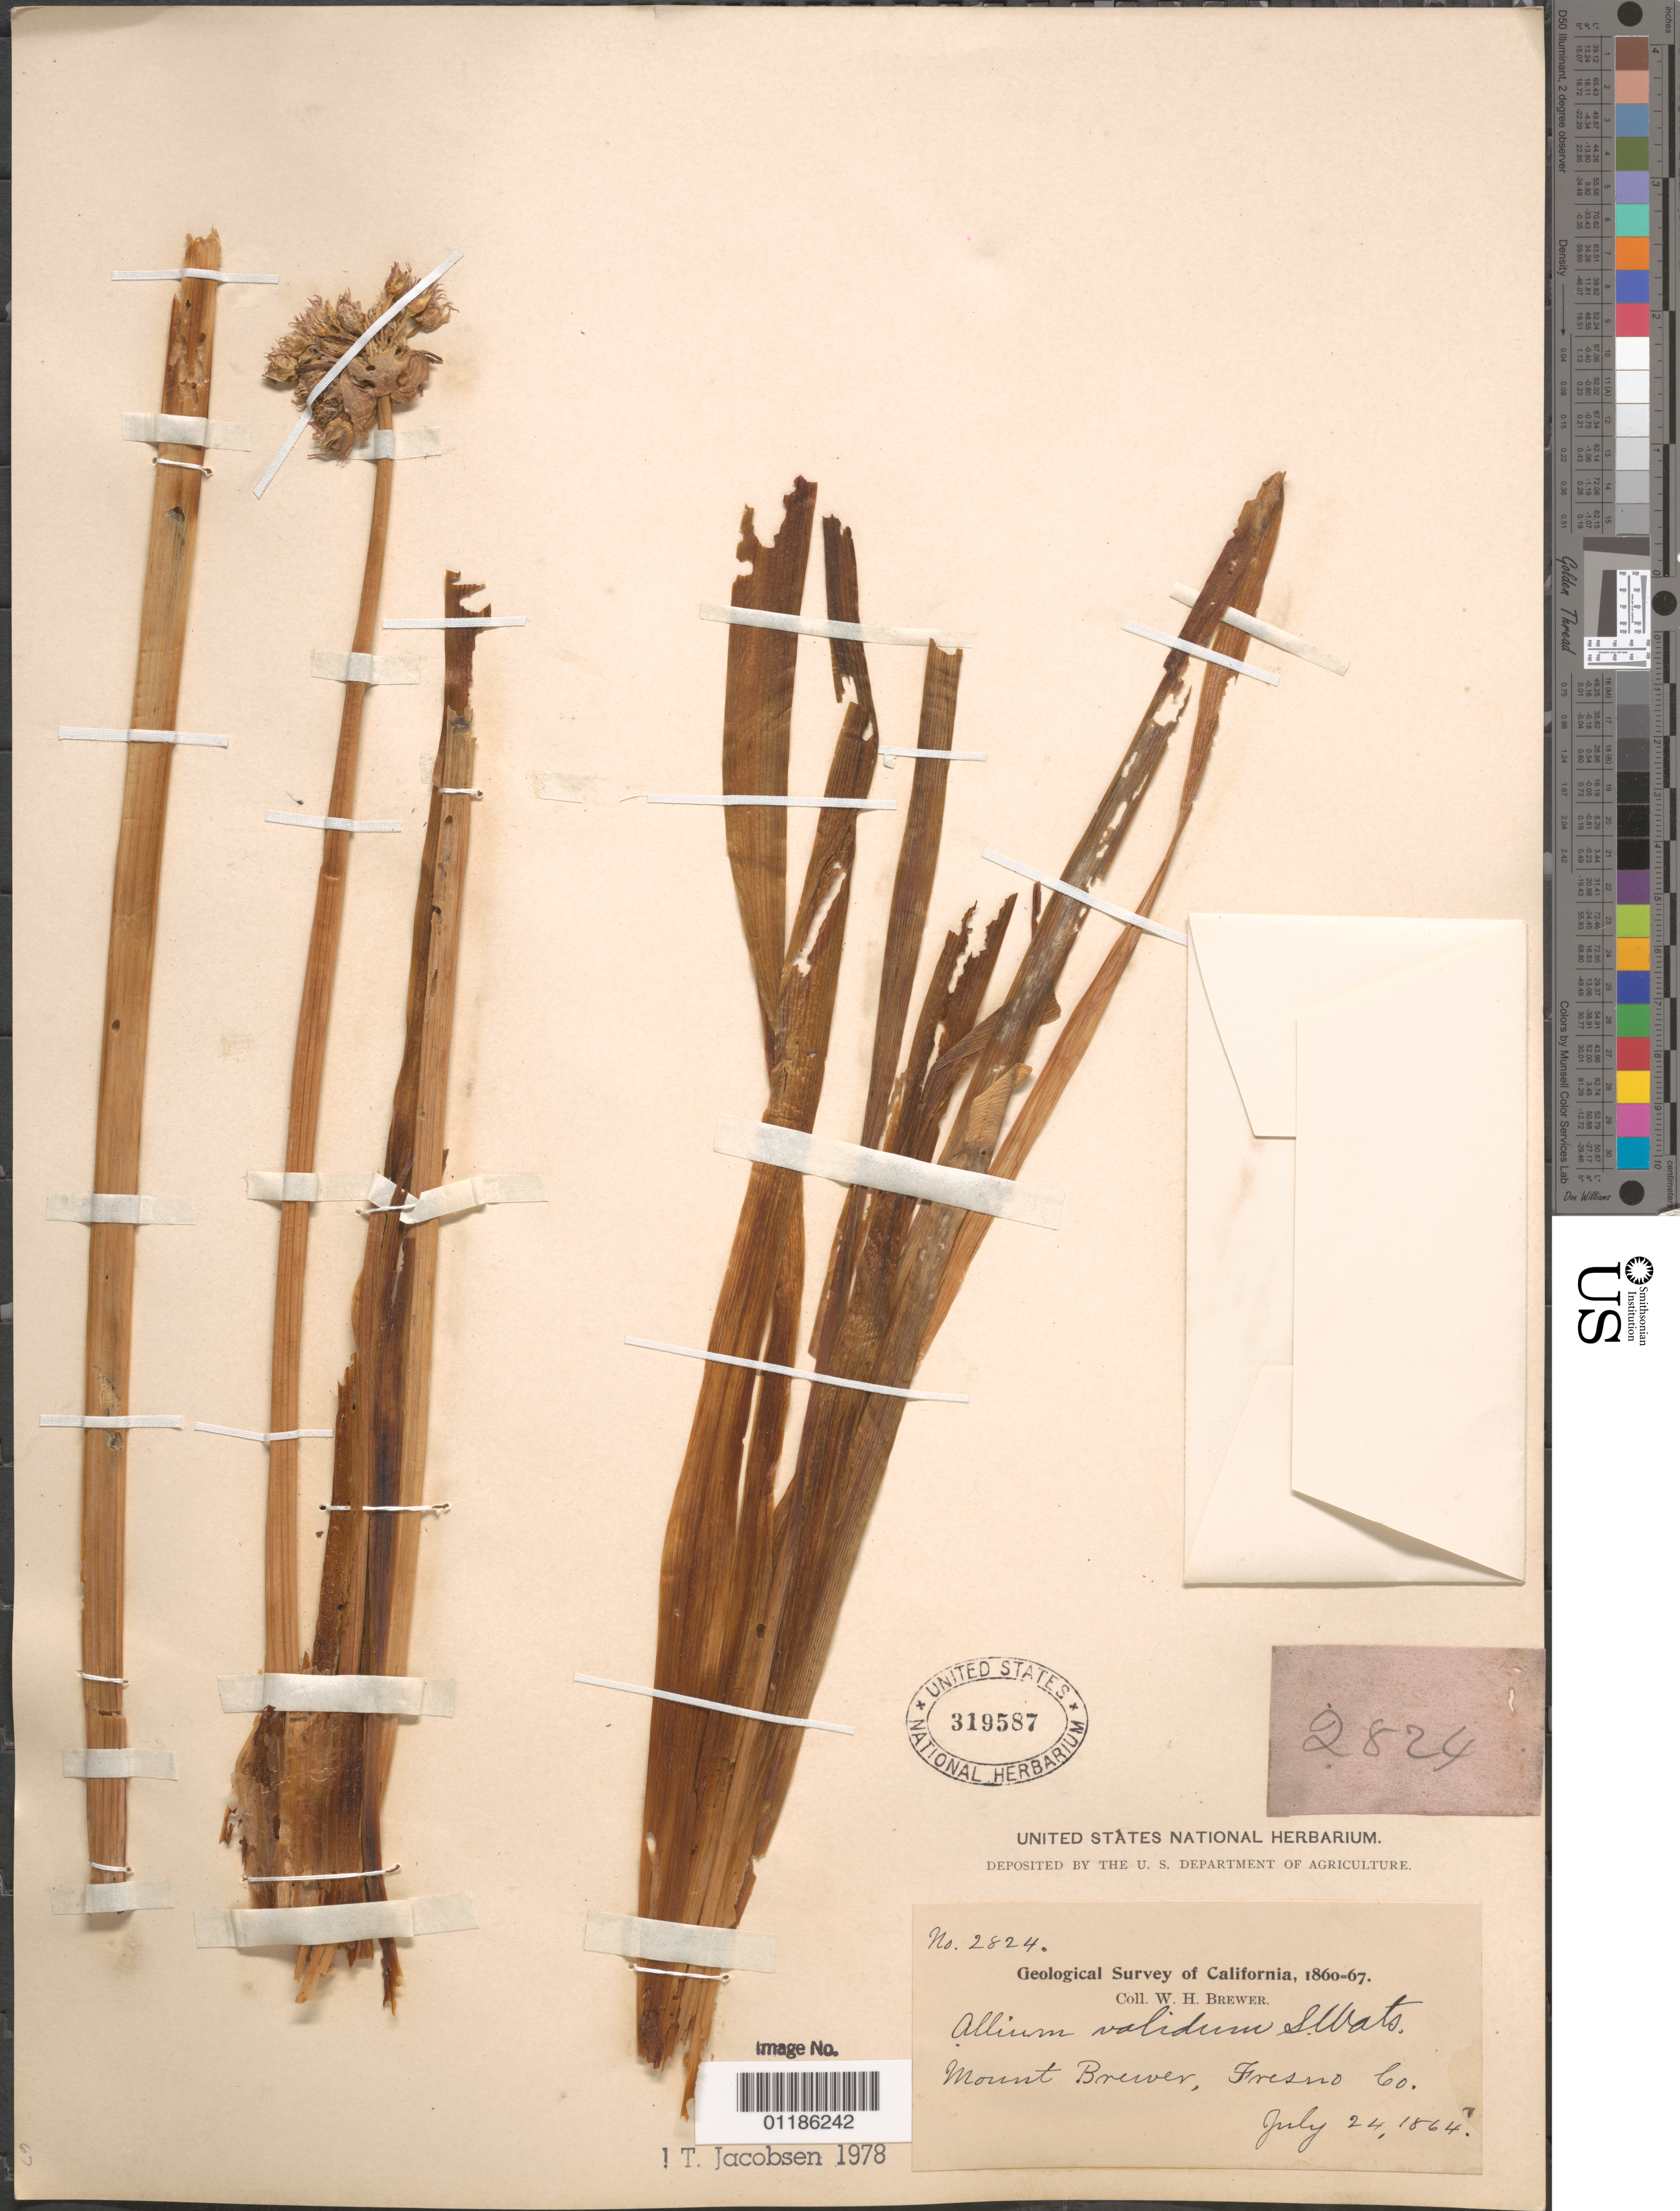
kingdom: Plantae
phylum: Tracheophyta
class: Liliopsida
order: Asparagales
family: Amaryllidaceae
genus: Allium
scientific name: Allium validum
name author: S. Watson in C. King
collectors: W. H. Brewer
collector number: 2824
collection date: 1864-07-24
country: United States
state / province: California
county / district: Fresno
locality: Mount Brewer.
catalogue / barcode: US 319587